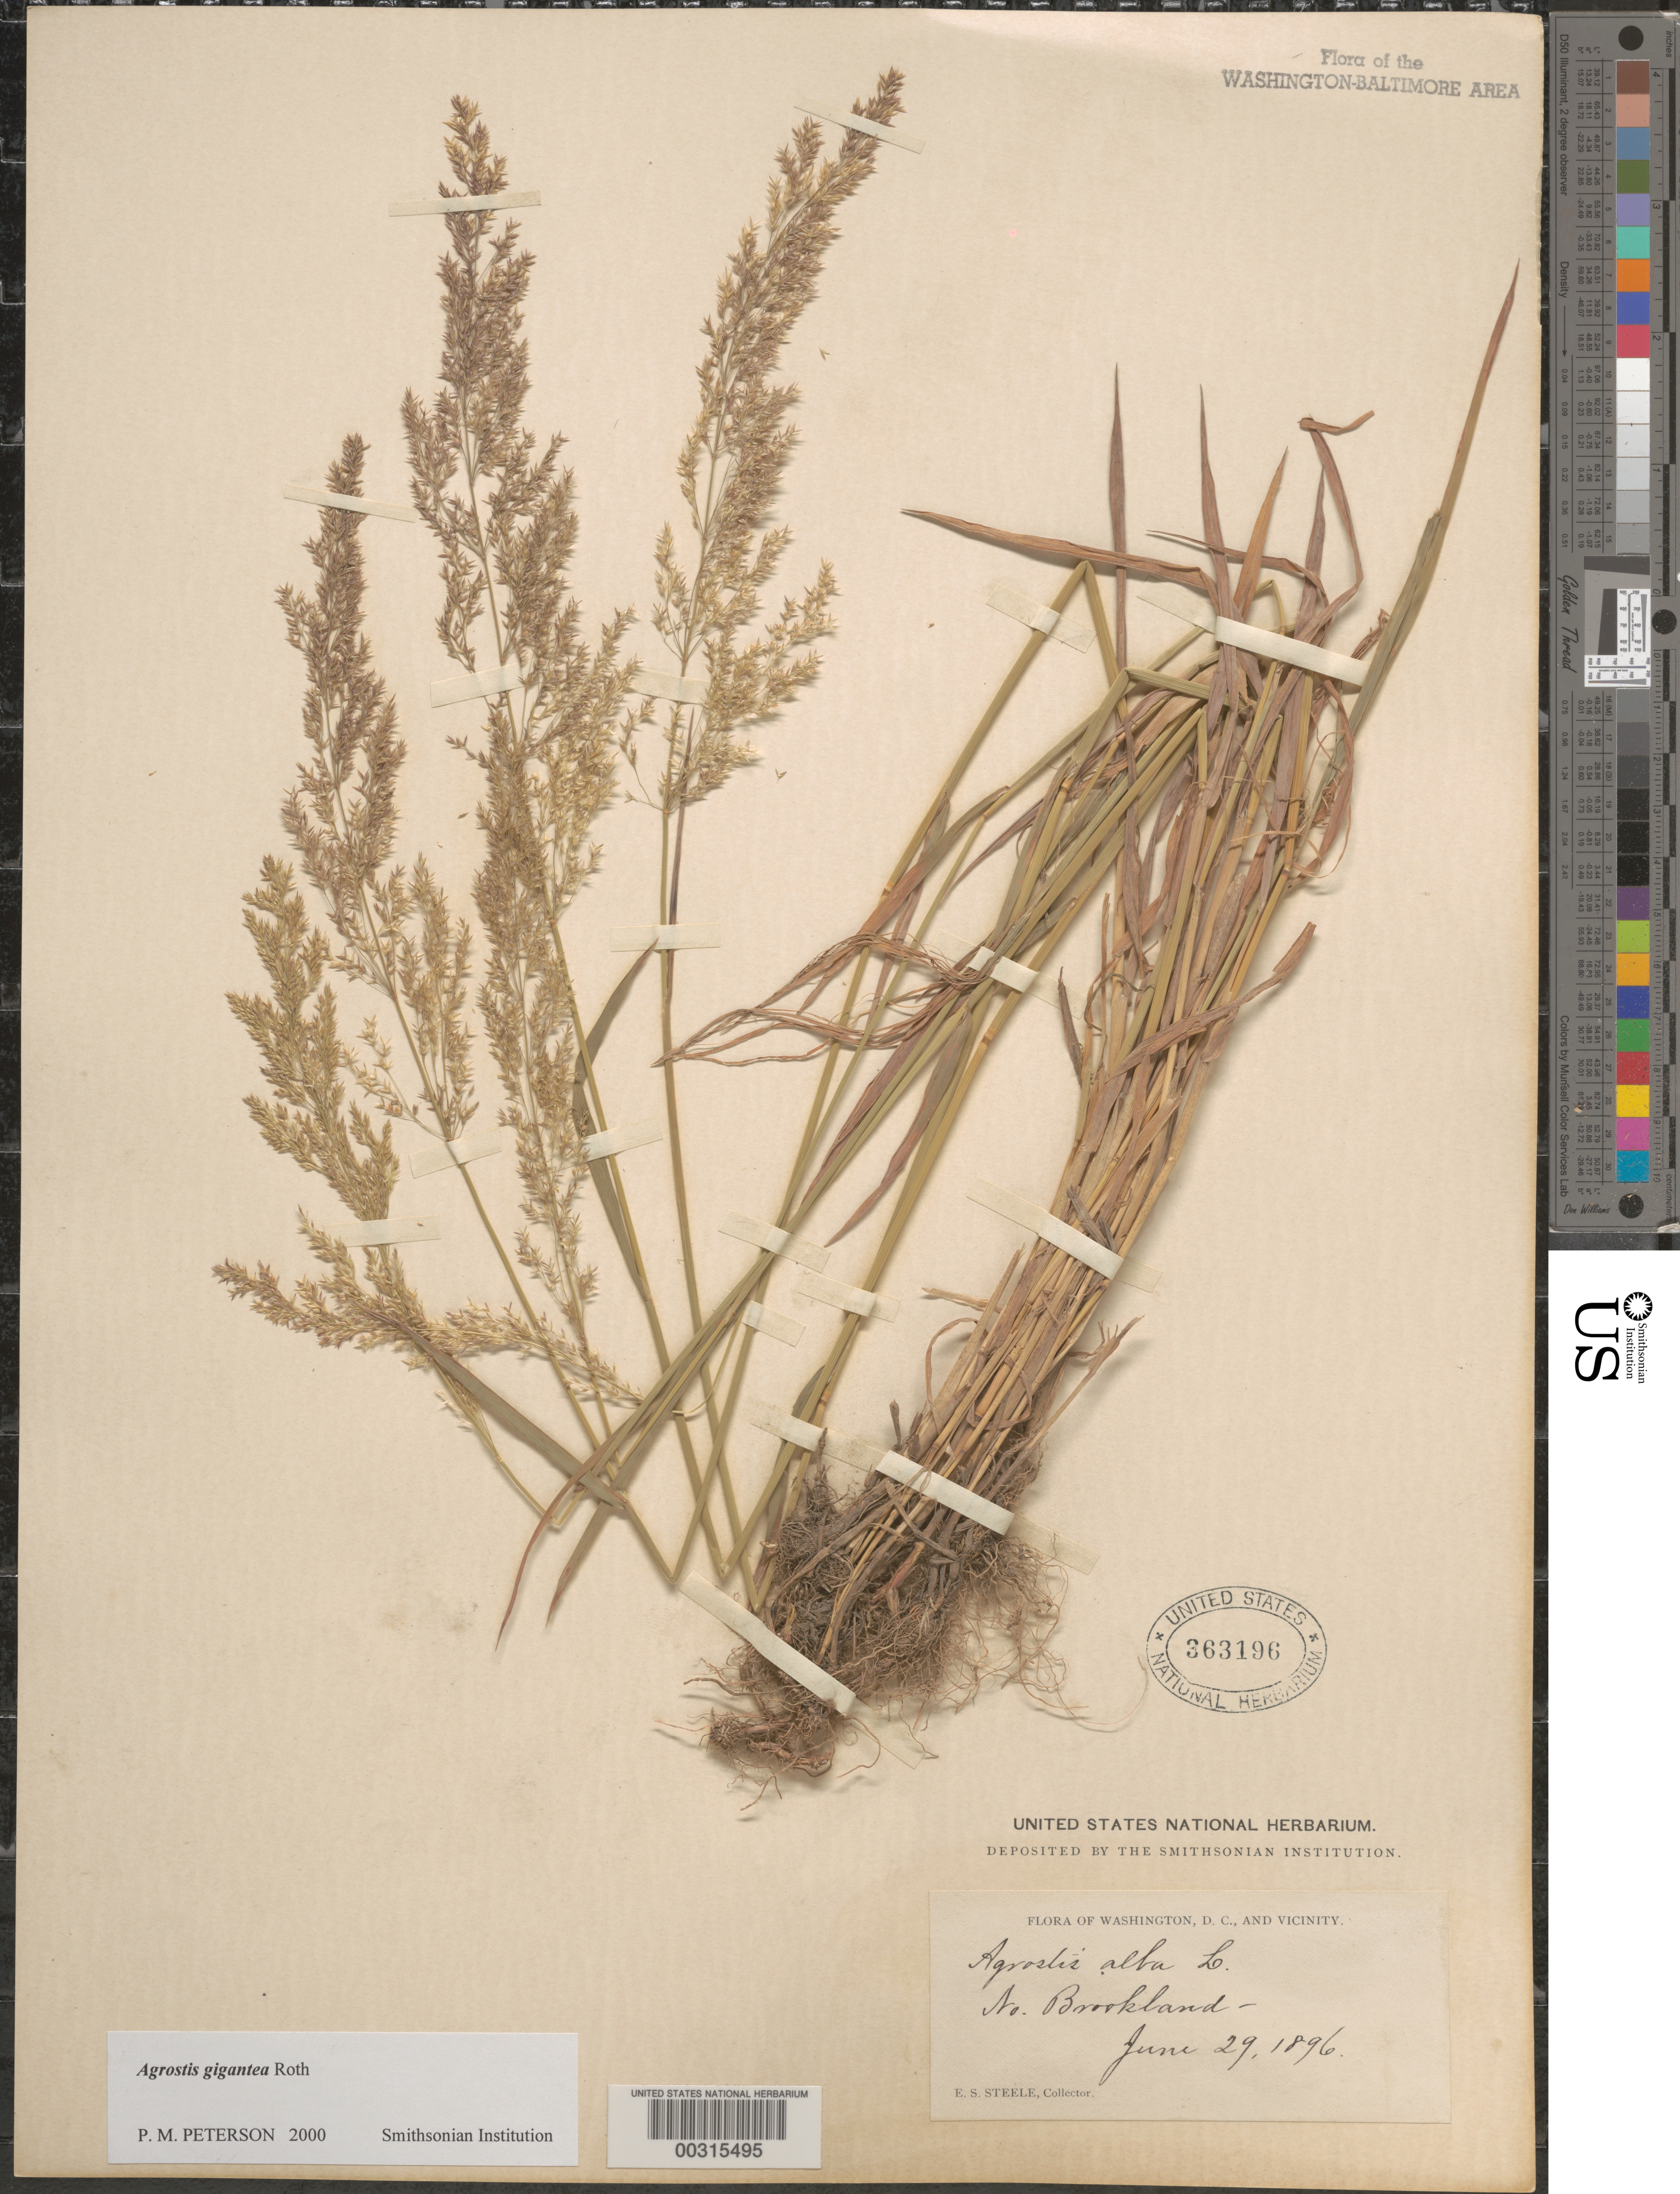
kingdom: Plantae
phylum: Tracheophyta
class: Liliopsida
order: Poales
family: Poaceae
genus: Agrostis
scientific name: Agrostis gigantea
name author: Roth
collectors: E. Steele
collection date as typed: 29 Jun 1896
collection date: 1896-06-29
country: United States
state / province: District of Columbia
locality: North Brookland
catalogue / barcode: US 363196